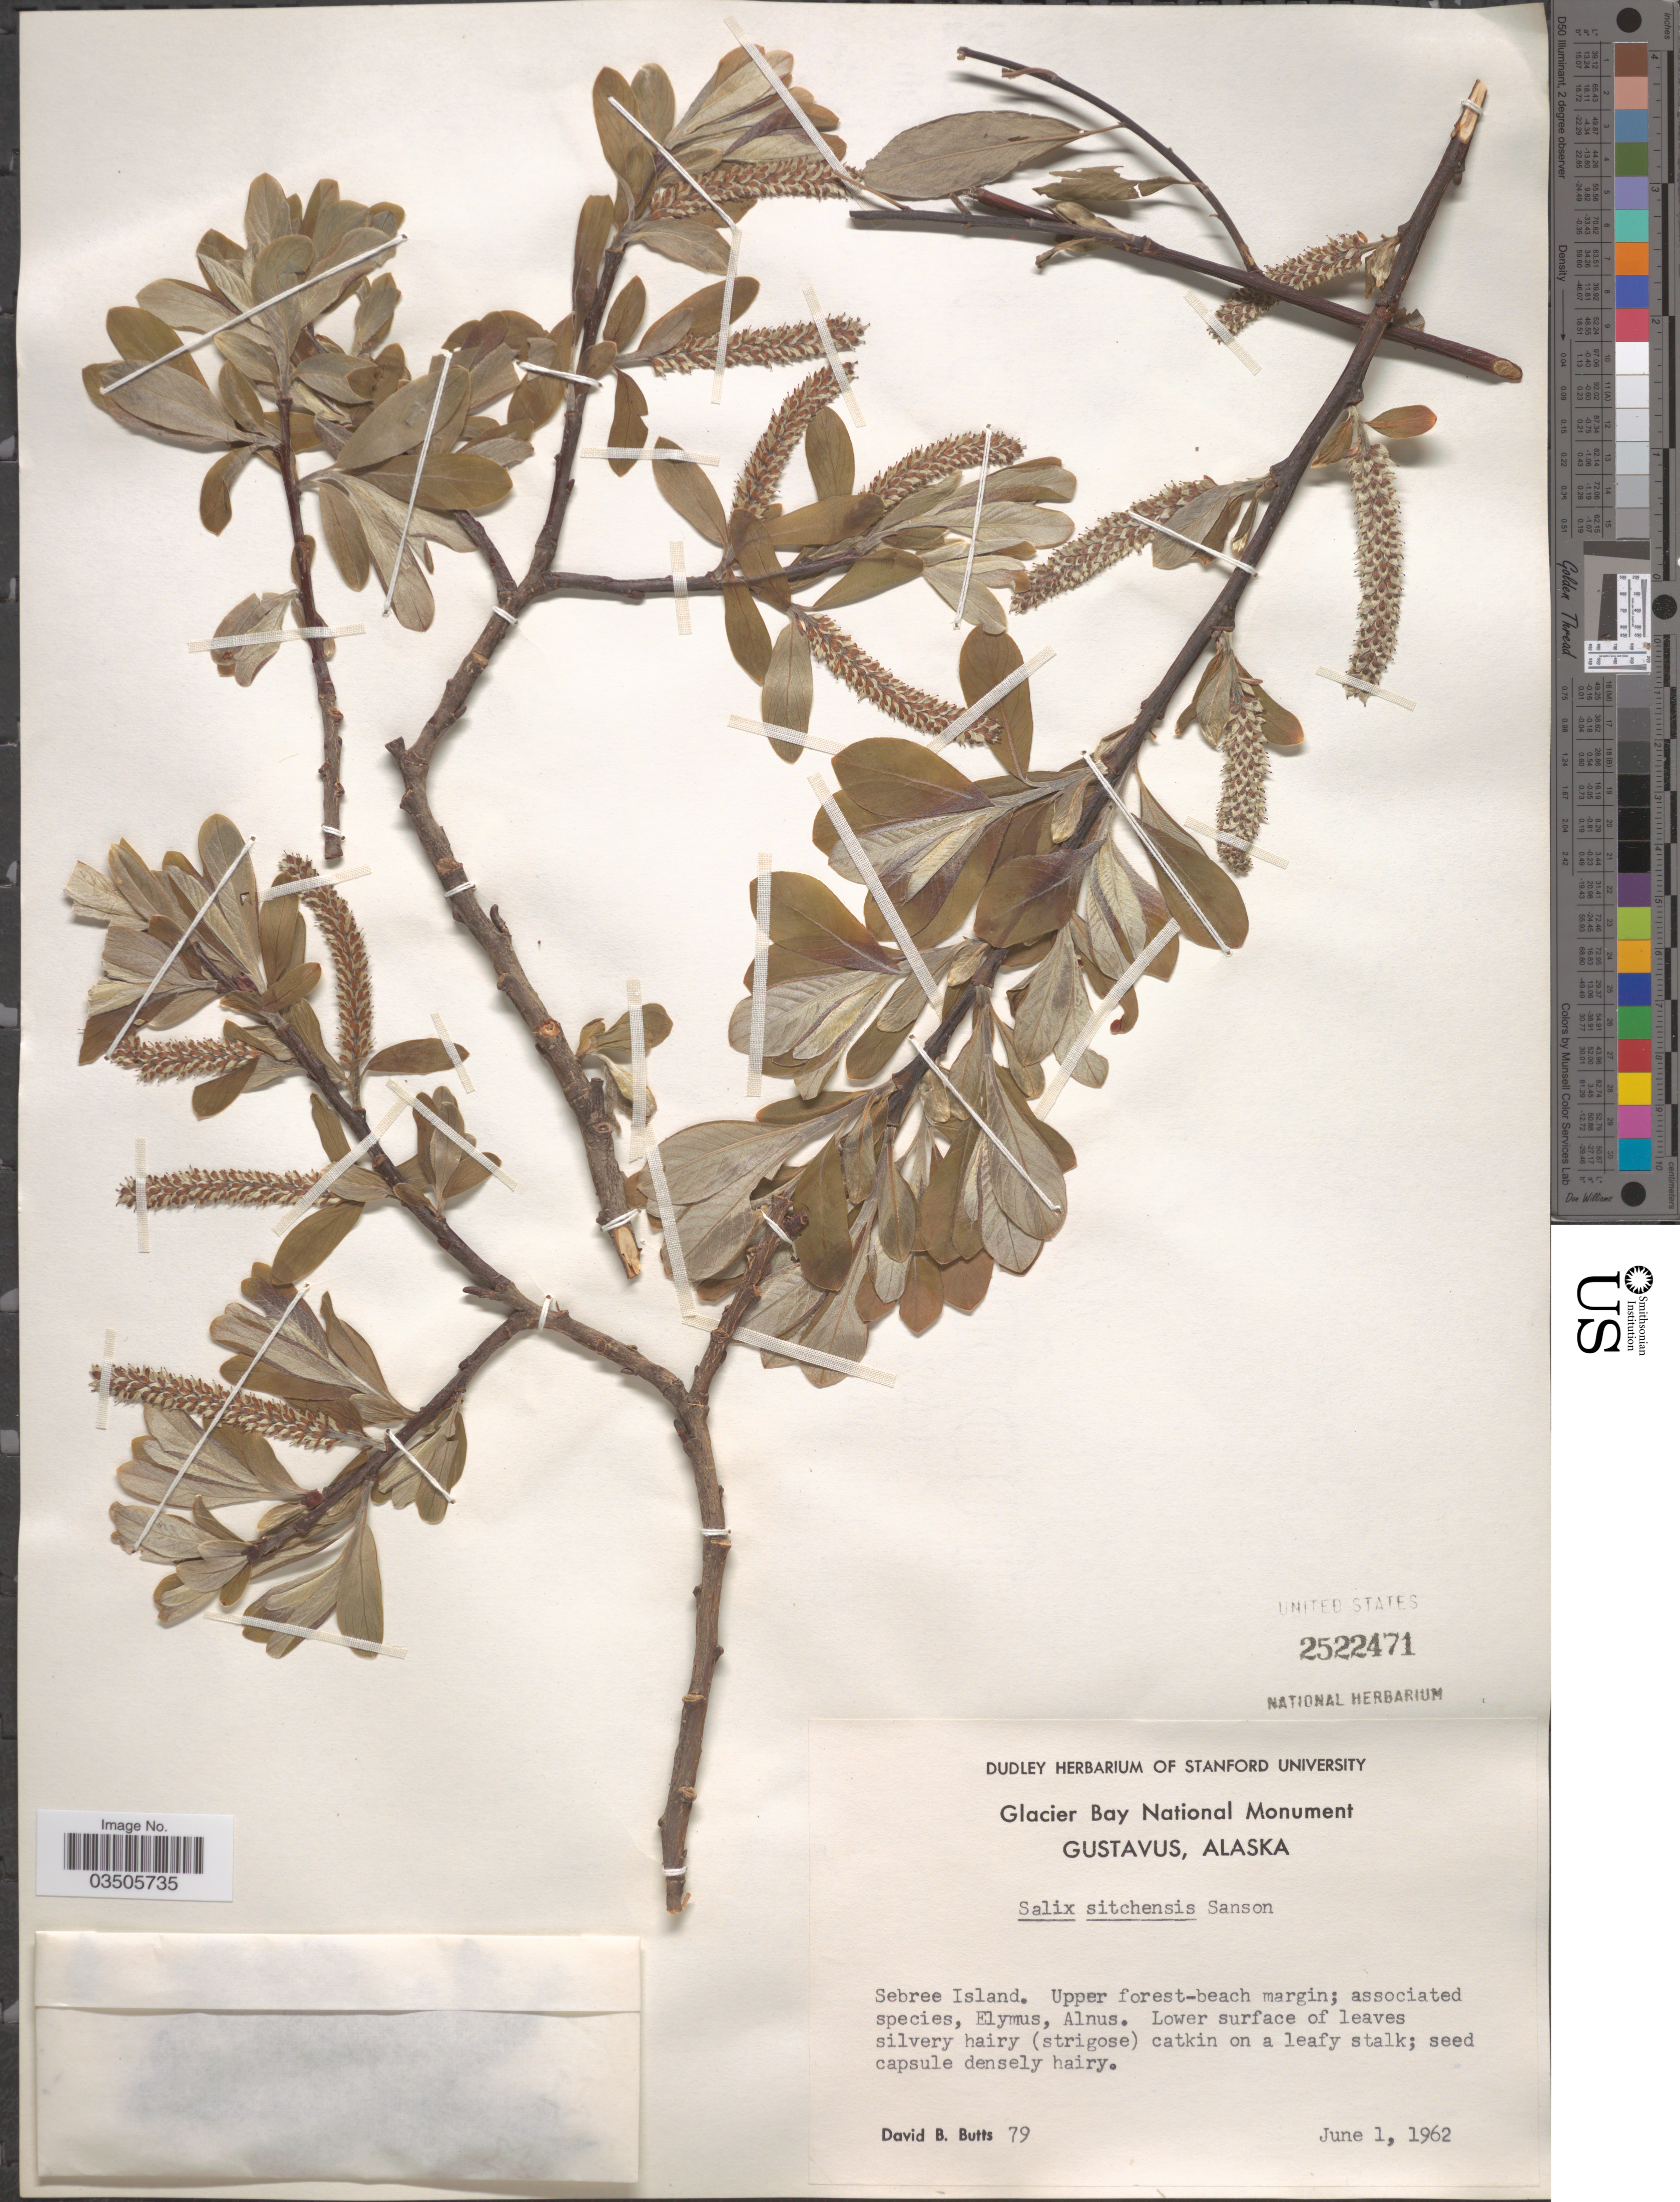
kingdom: Plantae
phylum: Tracheophyta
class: Magnoliopsida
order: Malpighiales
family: Salicaceae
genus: Salix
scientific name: Salix sitchensis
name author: Sanson ex Bong.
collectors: D. Butts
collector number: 79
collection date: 1962-06-01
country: United States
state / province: Alaska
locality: Glacier Bay National Monument. Gustavus. Sebree Island.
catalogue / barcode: US 2522471